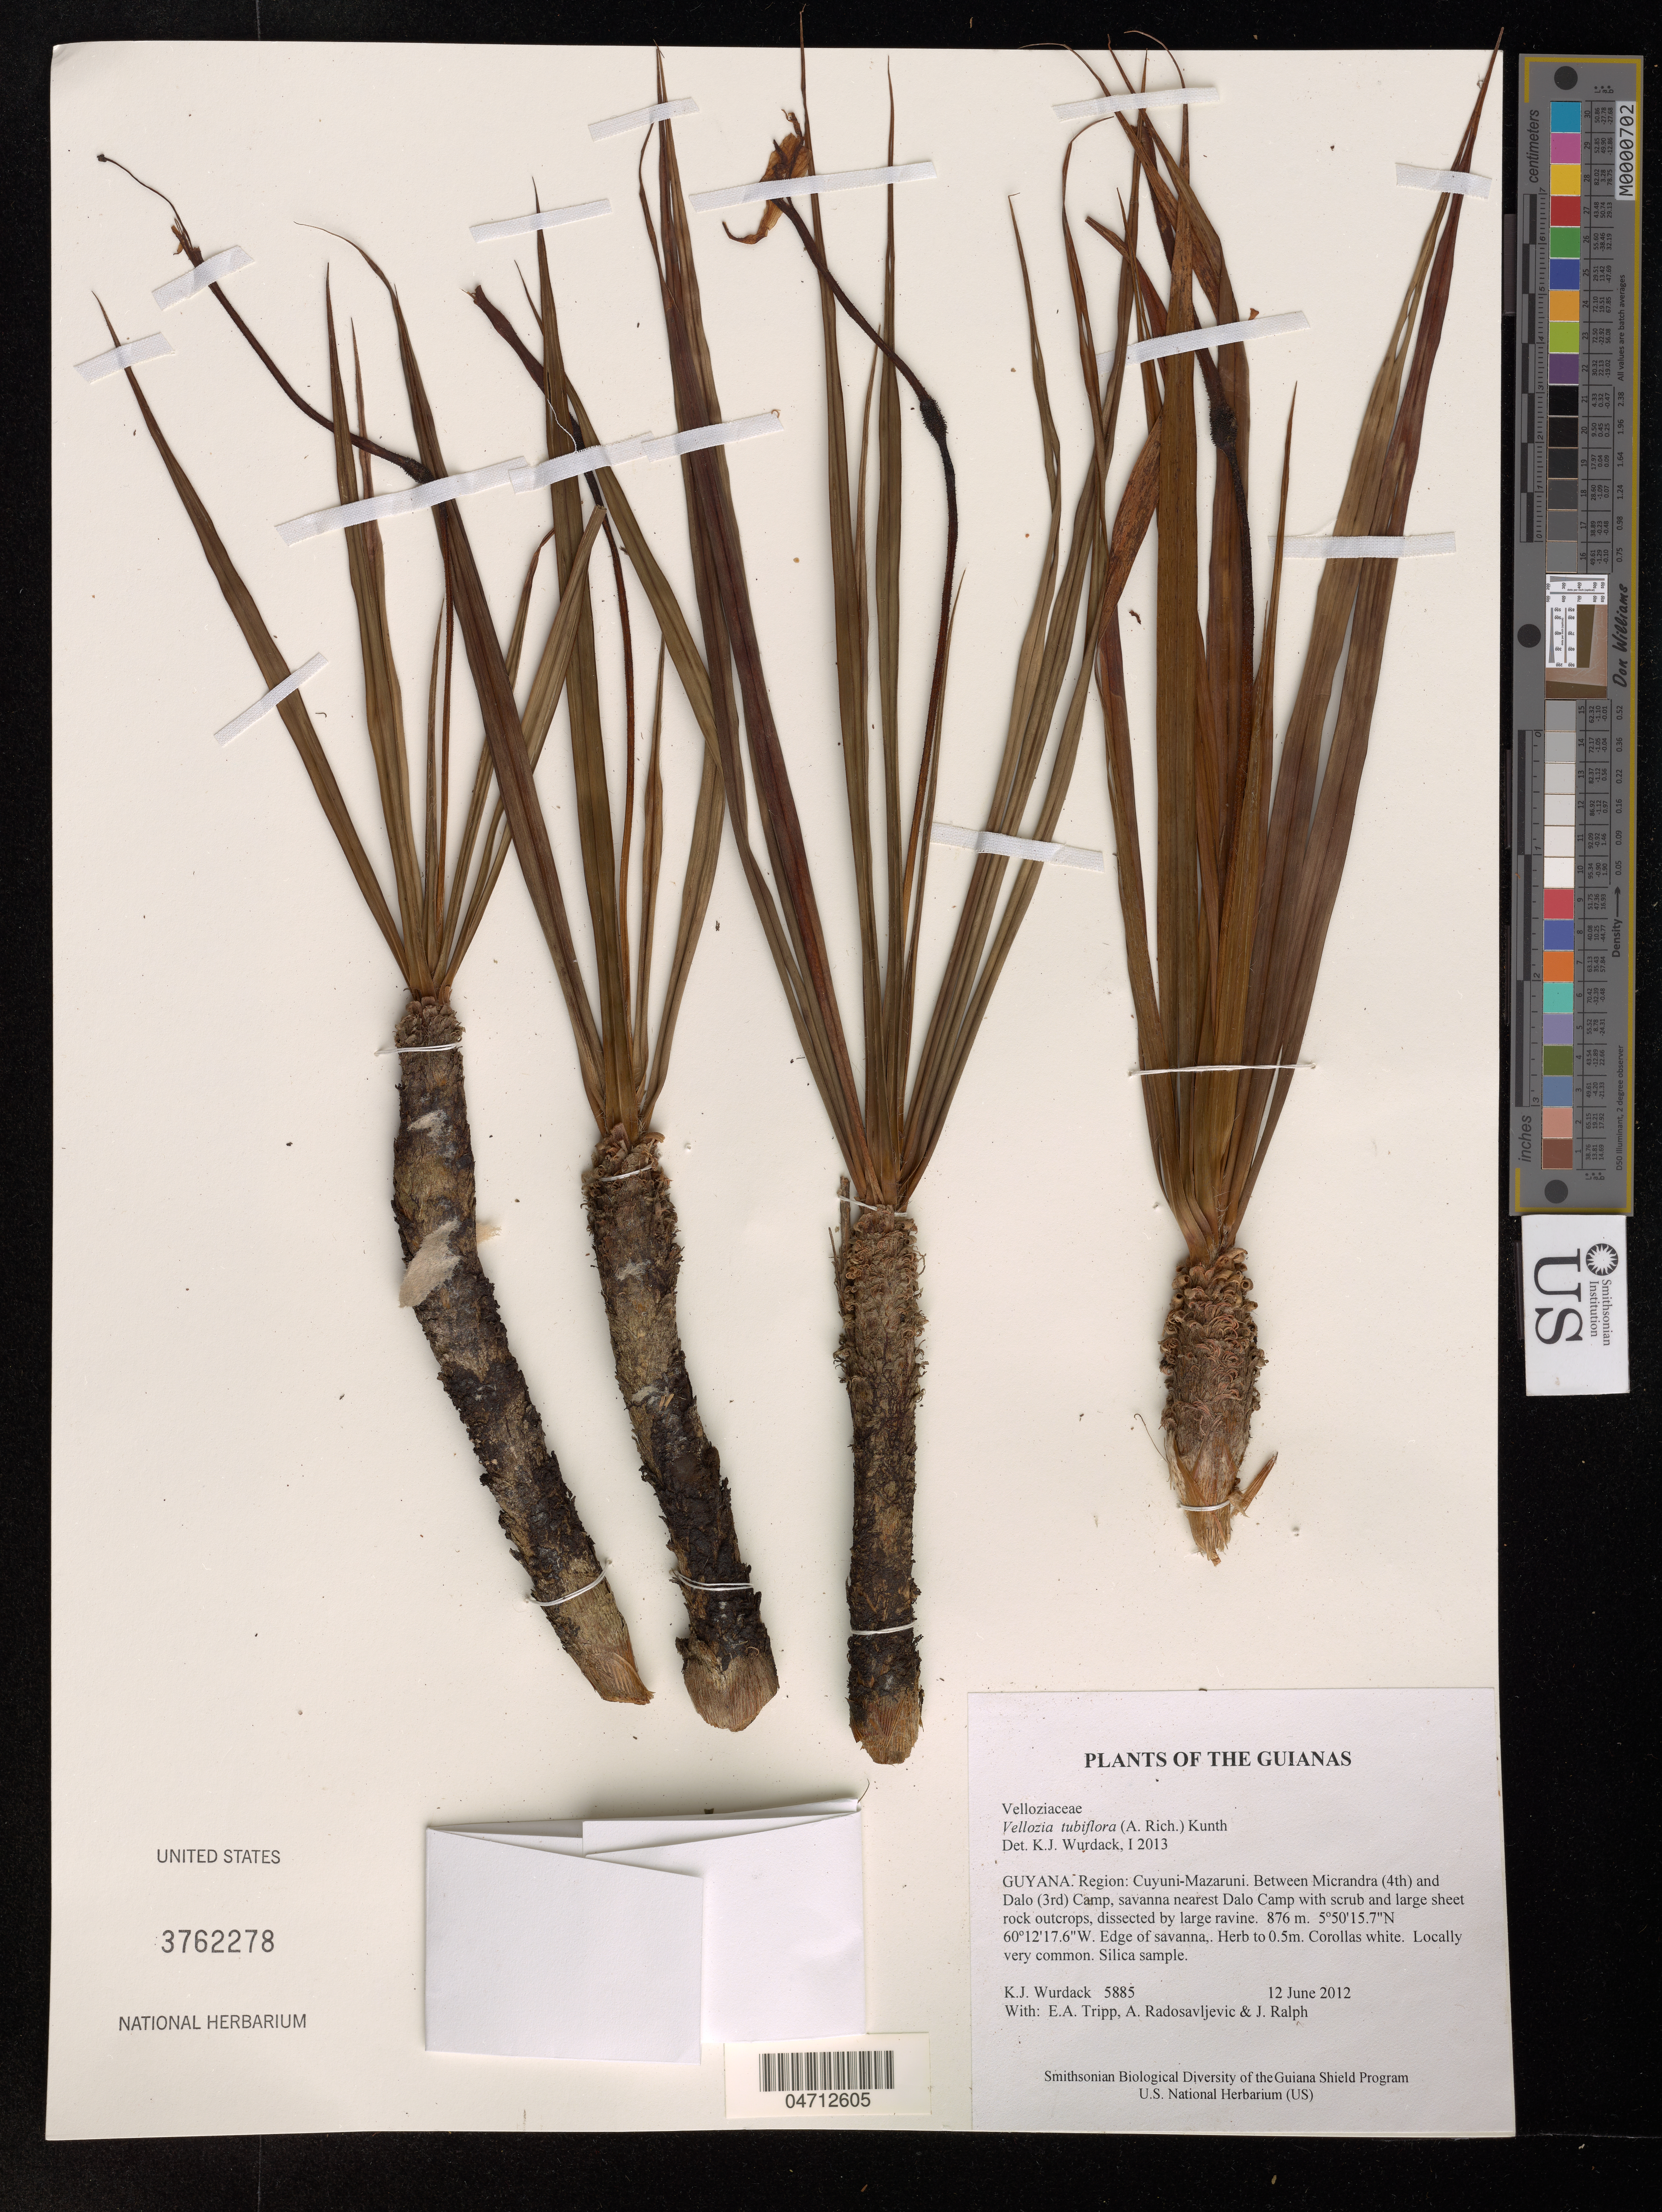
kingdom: Plantae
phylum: Tracheophyta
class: Liliopsida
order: Pandanales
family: Velloziaceae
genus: Vellozia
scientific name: Vellozia tubiflora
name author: (A. Rich.) Kunth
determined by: Wurdack, Kenneth J., (US), Smithsonian Institution - National Museum of Natural History (UNITED STATES)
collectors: K. Wurdack, E. Tripp, A. Radosavljevic & J. Ralph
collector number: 5885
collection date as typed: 12 June 2012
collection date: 2012-06-12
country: Guyana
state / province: Cuyuni-Mazaruni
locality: Between Micrandra (4th) and Dalo (3rd) Camp, savanna nearest Dalo Camp with scrub and large sheet rock outcrops, dissected by large ravine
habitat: Edge of savanna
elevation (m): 876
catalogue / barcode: US 3762278